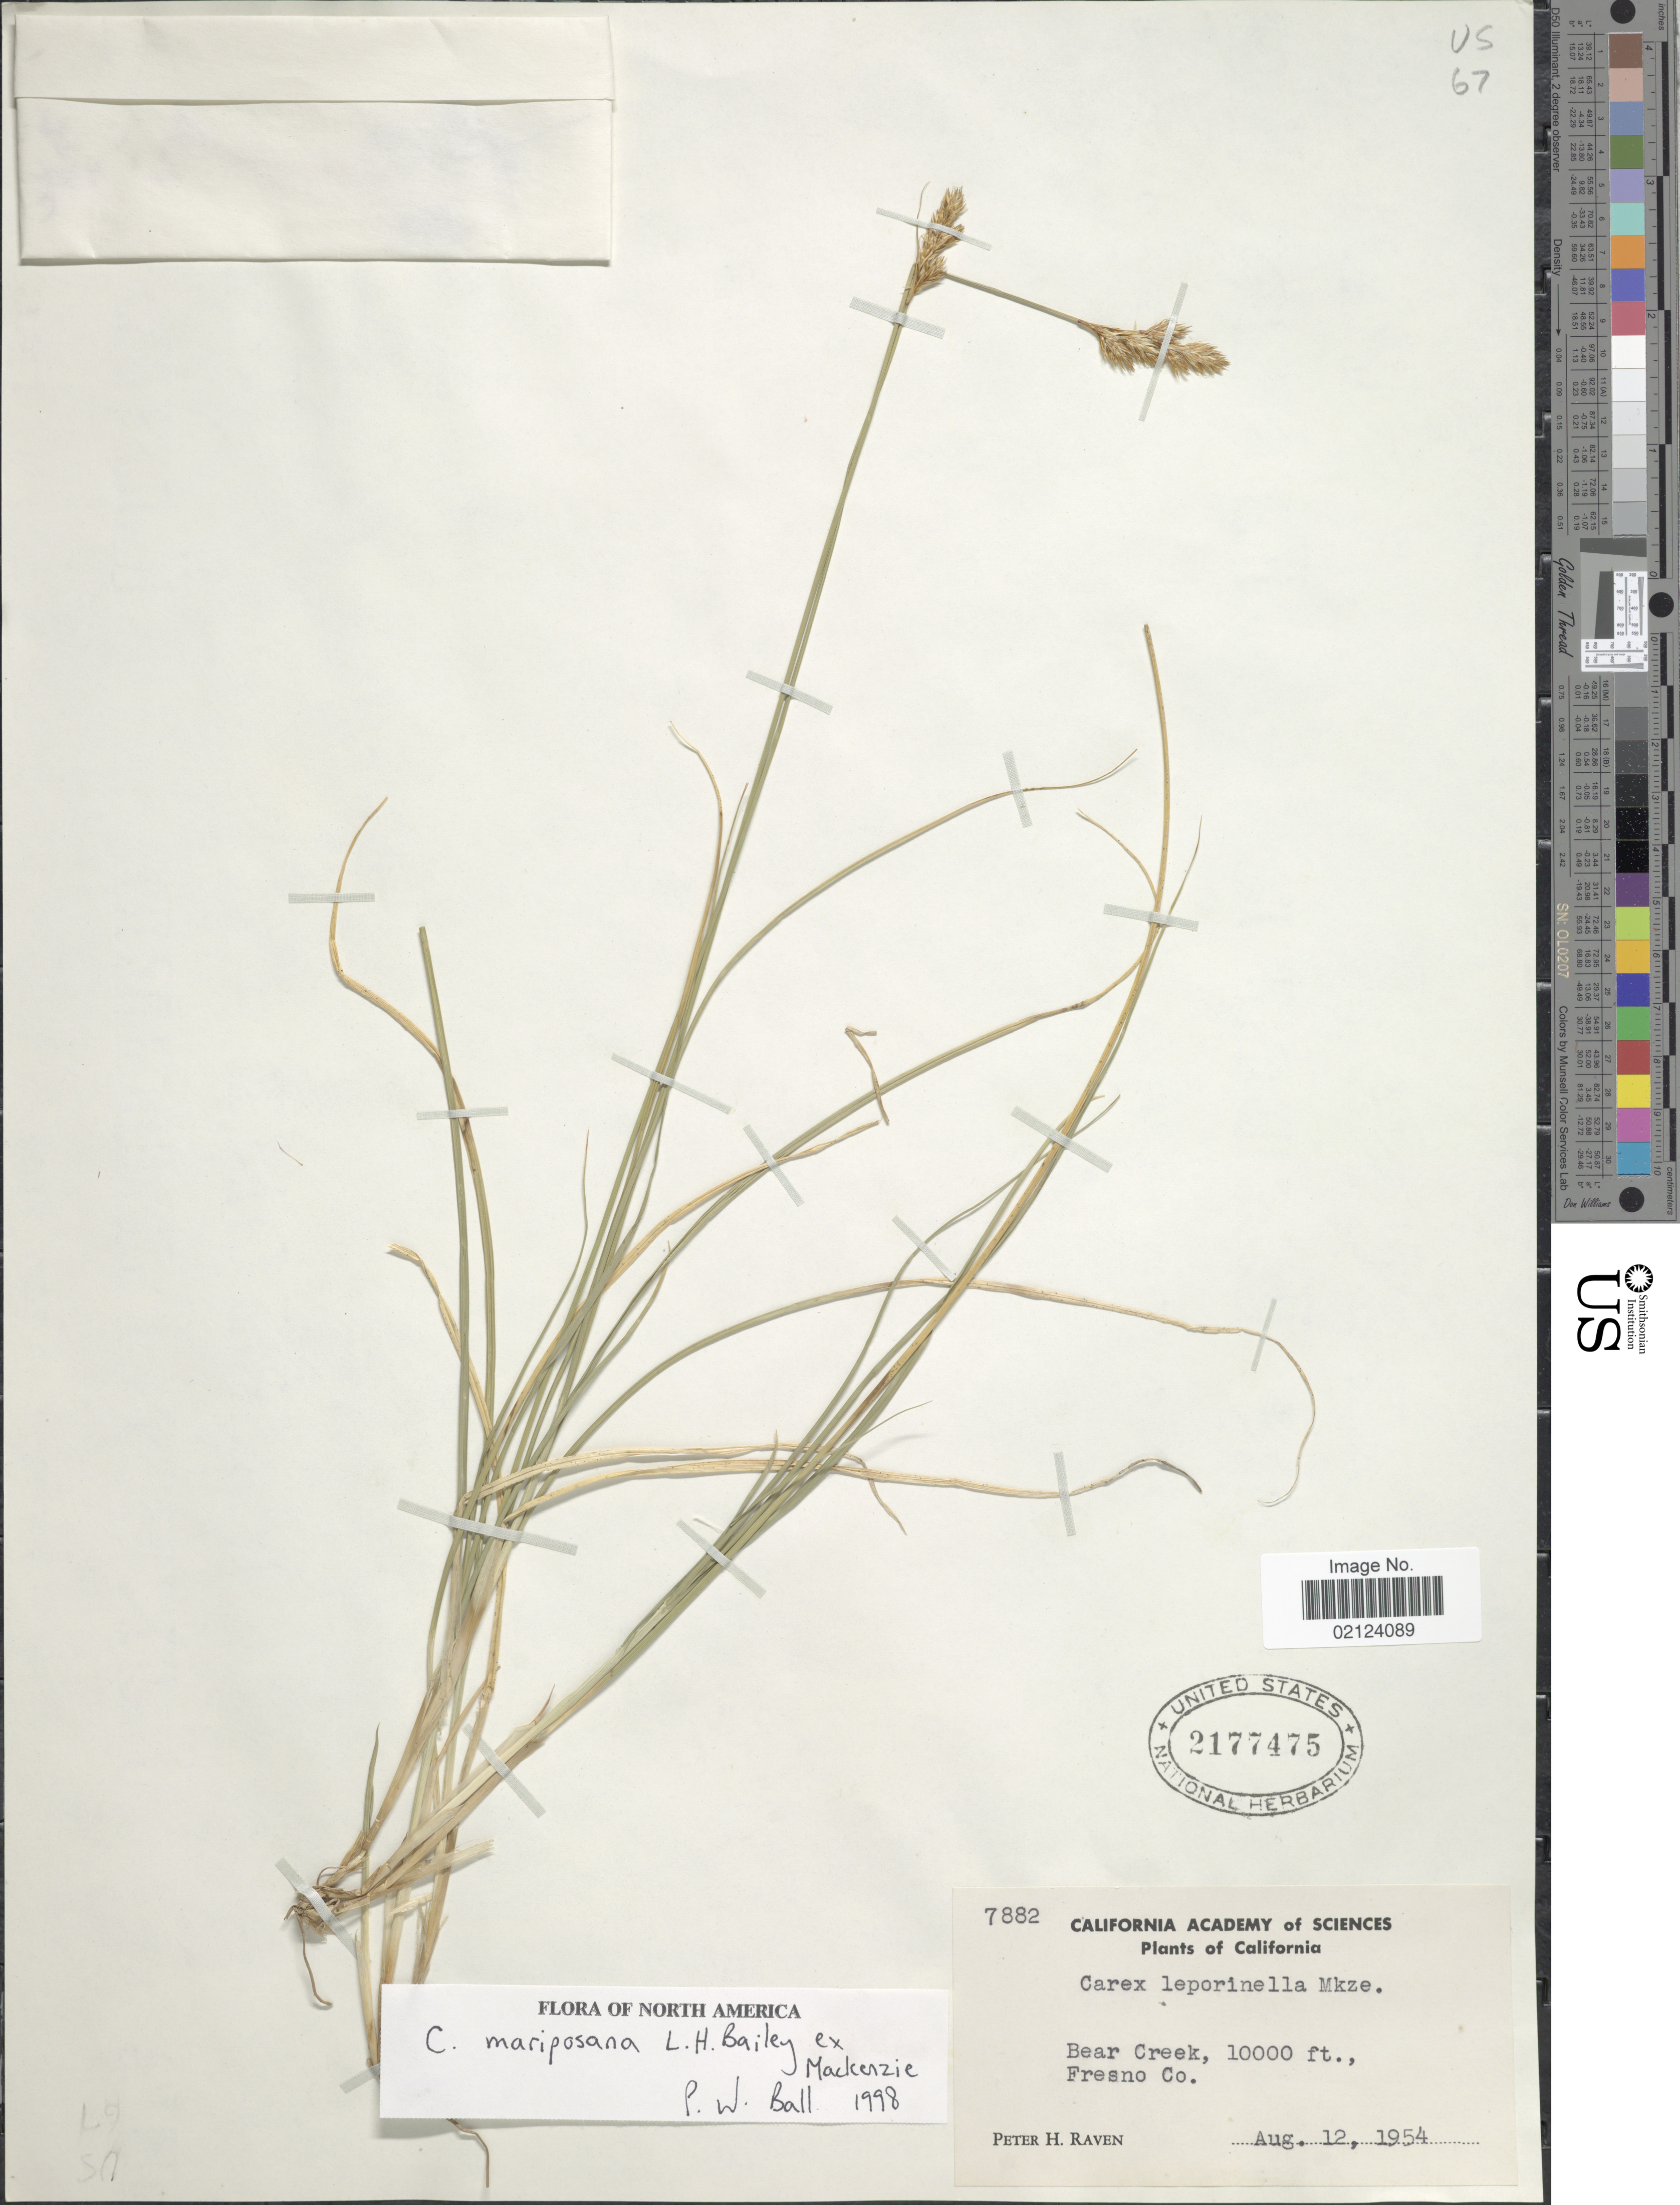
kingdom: Plantae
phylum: Tracheophyta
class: Liliopsida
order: Poales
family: Cyperaceae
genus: Carex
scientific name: Carex mariposana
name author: L.H. Bailey ex Mack.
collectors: P. Raven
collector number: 7882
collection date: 1954-08-12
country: United States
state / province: California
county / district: Fresno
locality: Bear Creek, Fresno Co.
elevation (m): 3048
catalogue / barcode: US 2177475